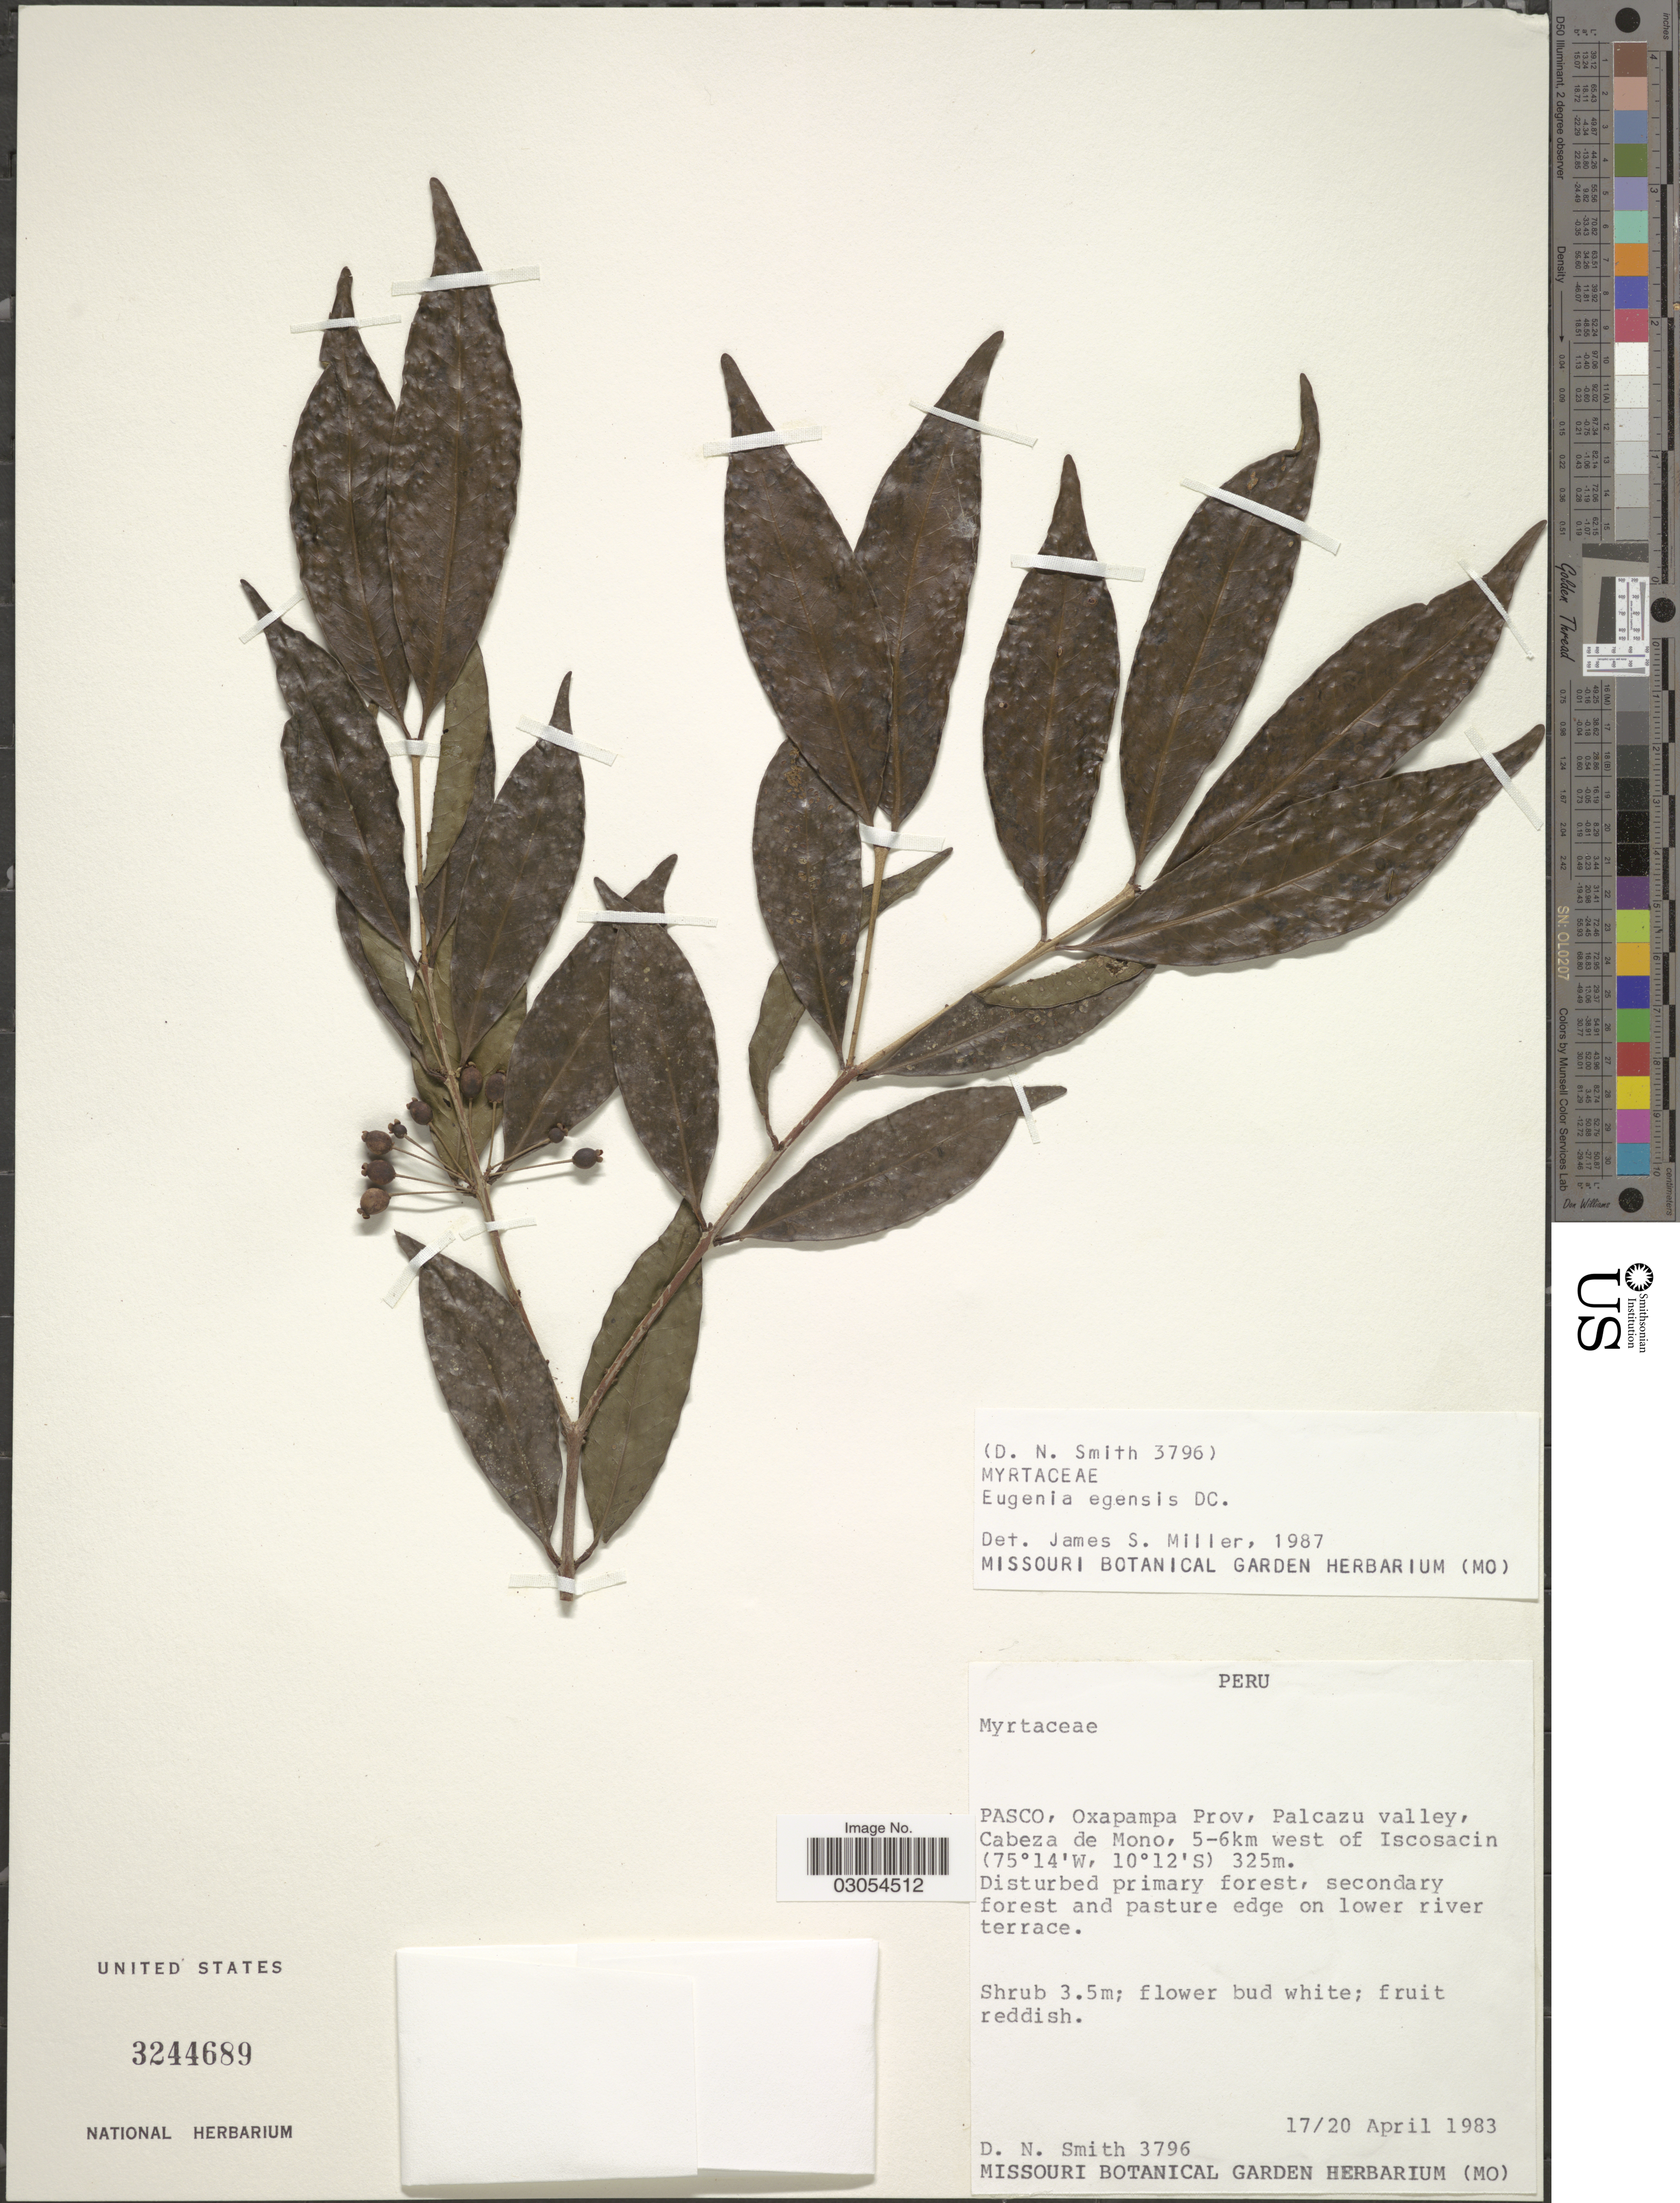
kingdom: Plantae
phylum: Tracheophyta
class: Magnoliopsida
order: Myrtales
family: Myrtaceae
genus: Eugenia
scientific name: Eugenia egensis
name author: DC.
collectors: D. Smith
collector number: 3796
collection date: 1983-04-17/1983-04-20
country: Peru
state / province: Pasco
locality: Oxapampa Prov, Palcazu valley, Cabeza de Mono, 5-6km west of Iscosacin.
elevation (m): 325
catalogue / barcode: US 3244689